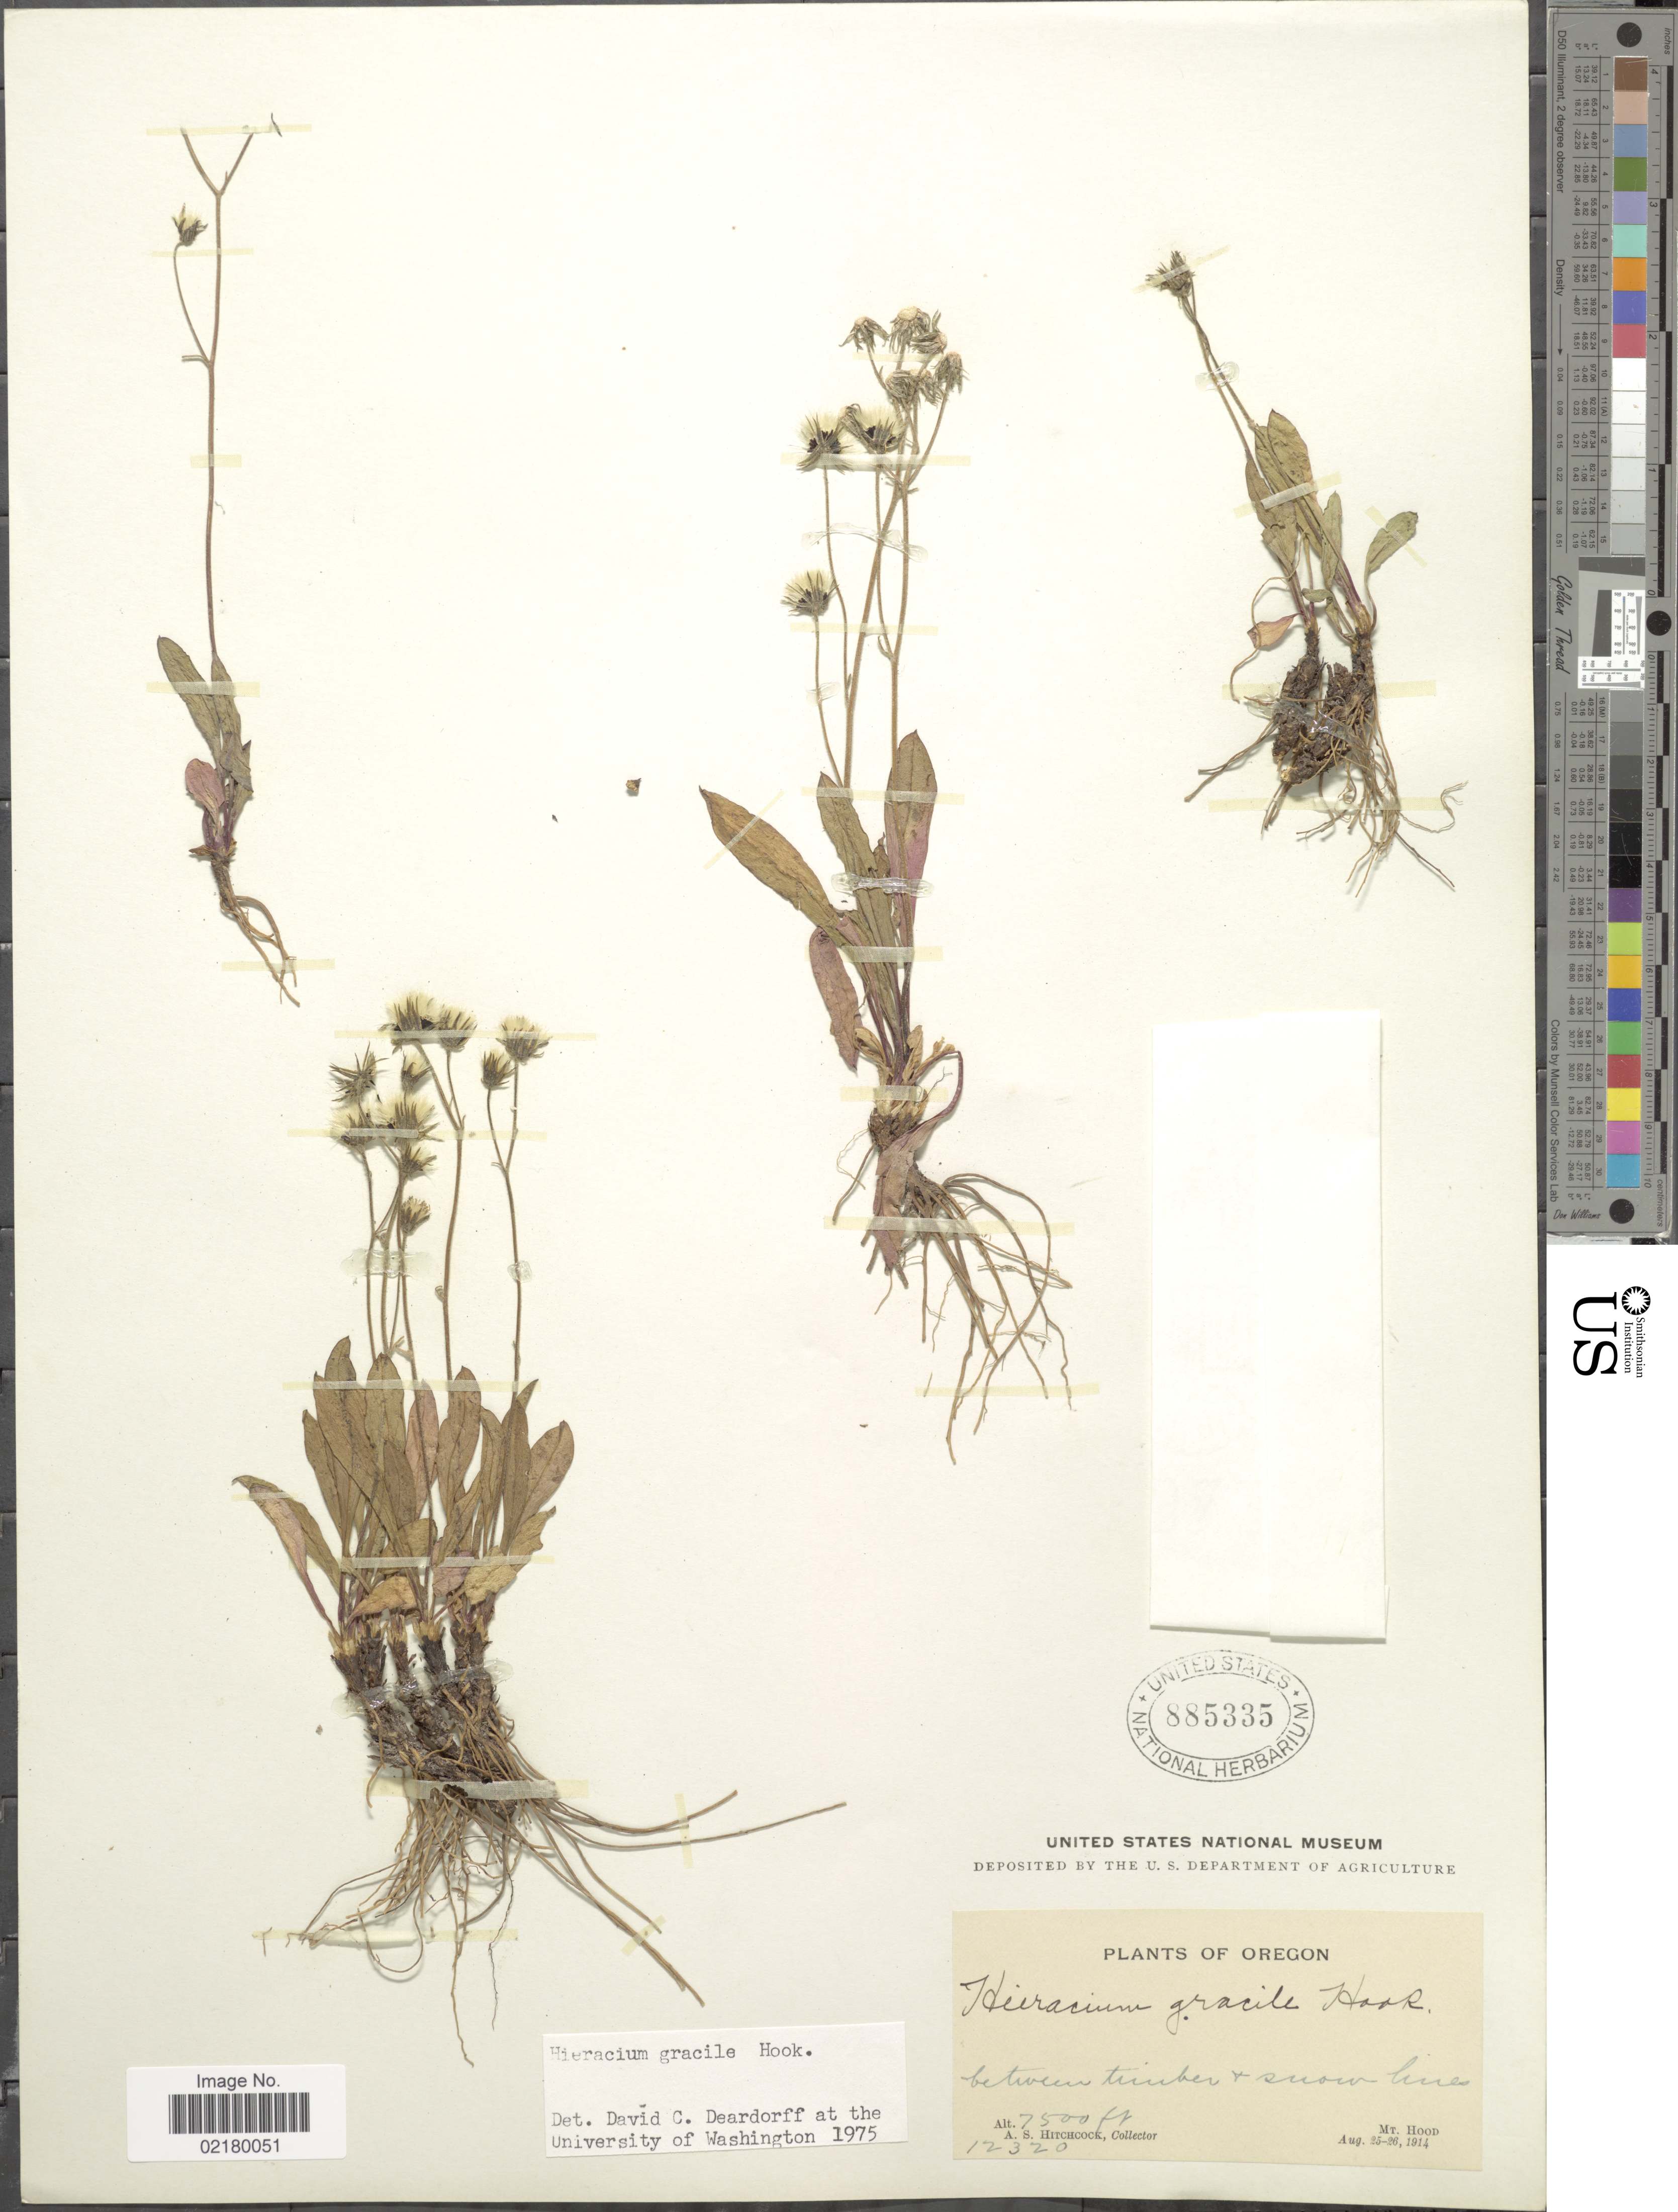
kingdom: Plantae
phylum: Tracheophyta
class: Magnoliopsida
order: Asterales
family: Asteraceae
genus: Hieracium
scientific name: Hieracium triste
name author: Willd. ex Spreng.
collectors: A. S. Hitchcock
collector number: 1320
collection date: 1914-08-25/1914-08-26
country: United States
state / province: Oregon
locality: Between timber + snow lines, Mt Hood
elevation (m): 2286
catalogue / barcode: US 885335